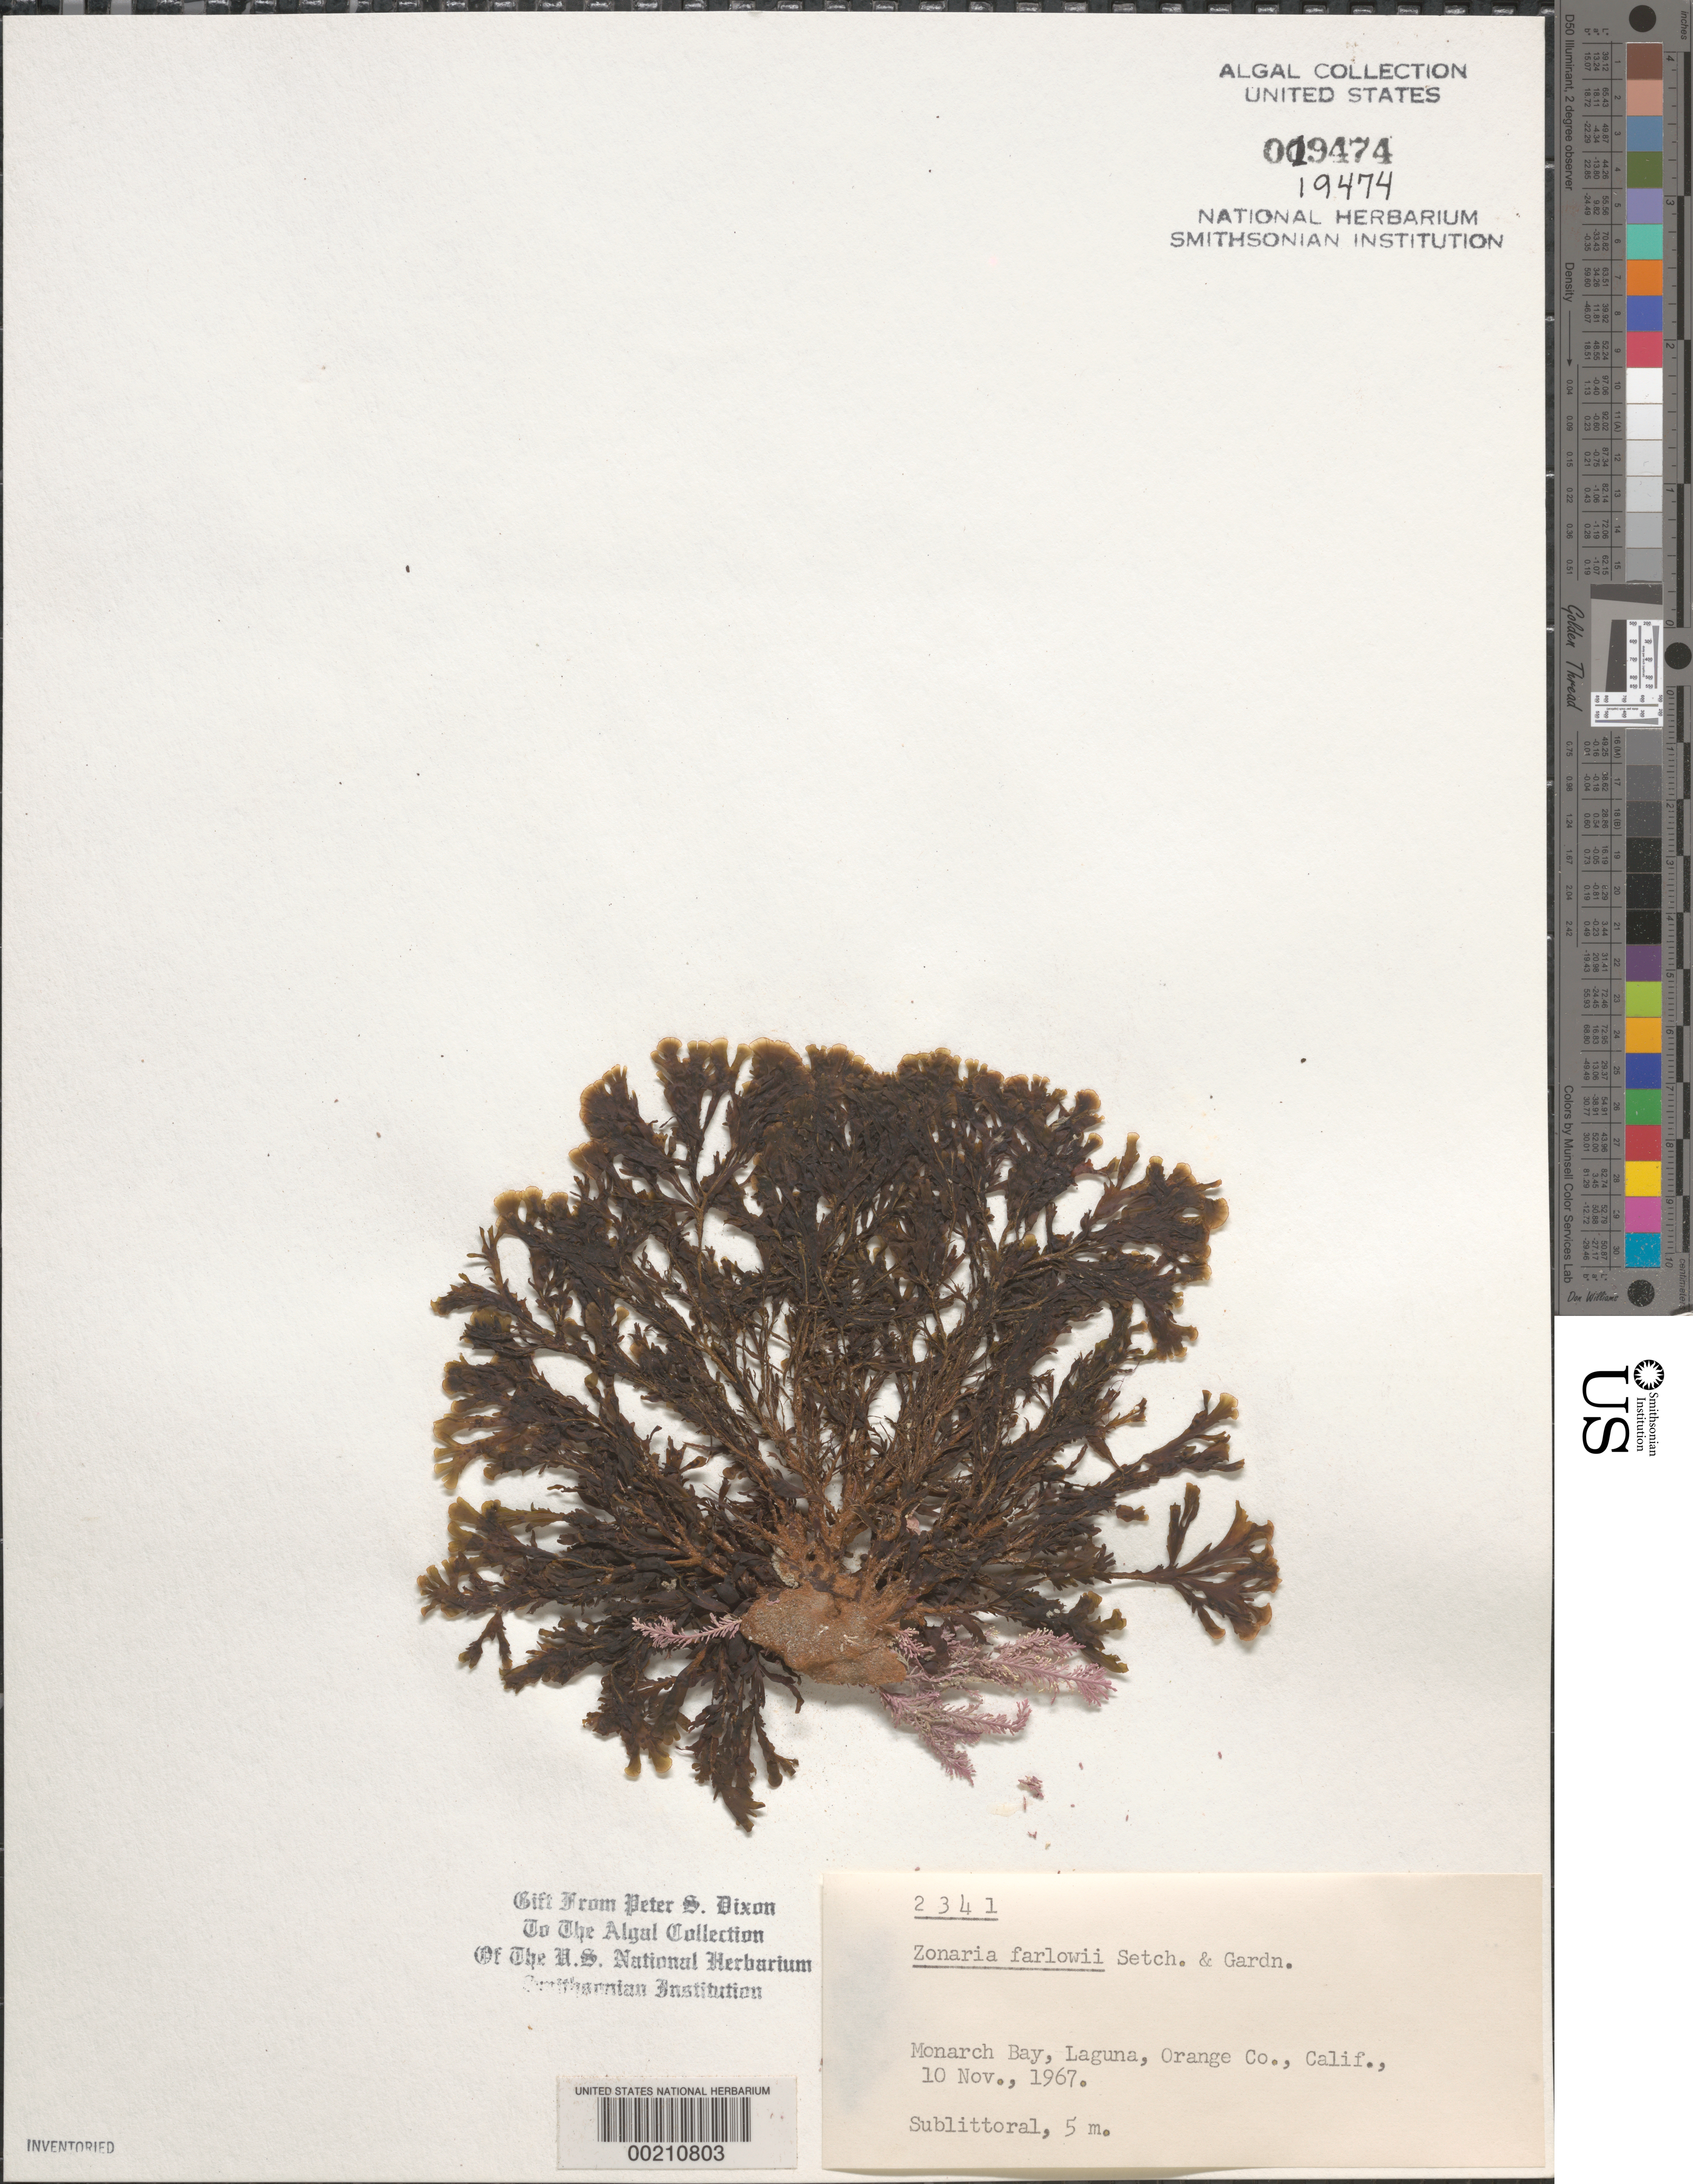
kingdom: Chromista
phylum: Ochrophyta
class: Phaeophyceae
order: Dictyotales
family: Dictyotaceae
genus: Zonaria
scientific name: Zonaria farlowii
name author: Setch. & N.L. Gardner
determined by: Dixon, P. S.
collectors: P. S. Dixon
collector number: PSD 2341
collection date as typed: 10 Nov 1967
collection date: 1967-11-10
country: United States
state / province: California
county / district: Orange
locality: Laguna, Monarch Bay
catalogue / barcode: US 19474